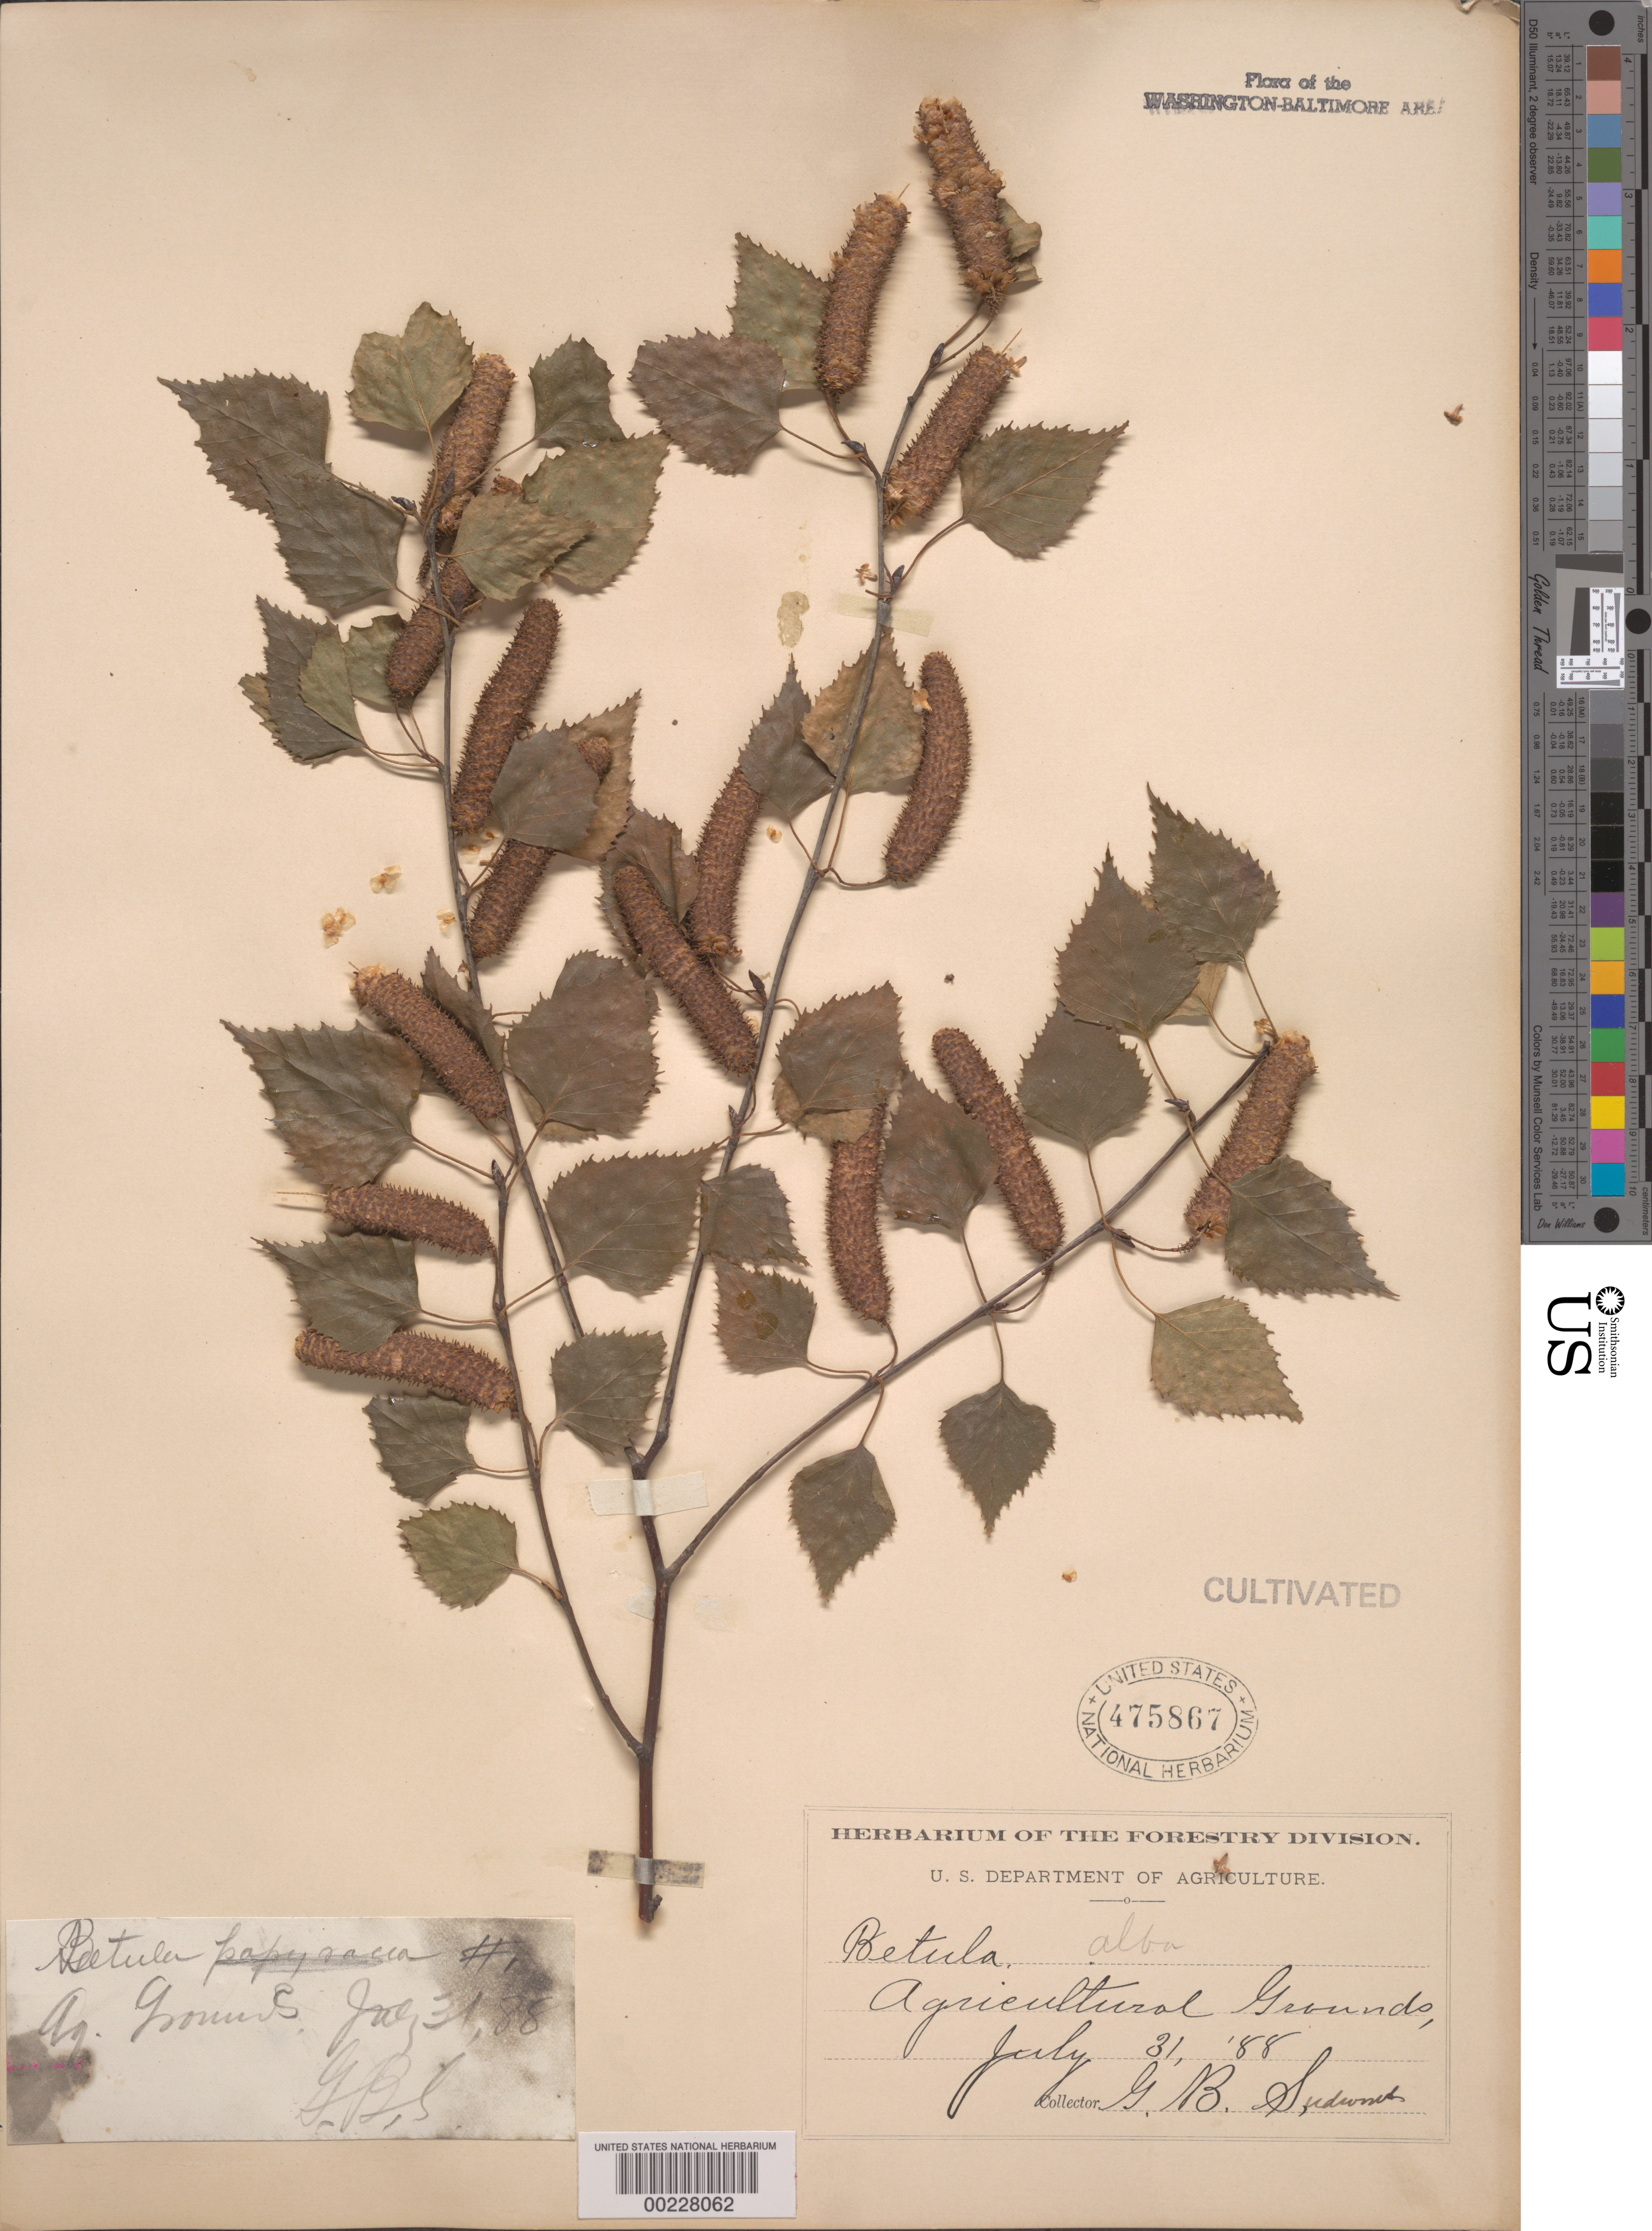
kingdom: Plantae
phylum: Tracheophyta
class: Magnoliopsida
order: Fagales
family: Betulaceae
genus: Betula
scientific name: Betula alba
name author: L.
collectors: G. B. Sudworth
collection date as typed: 31 Jul 1888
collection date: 1888-07-31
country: United States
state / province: District of Columbia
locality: Agricultural grounds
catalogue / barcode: US 475867